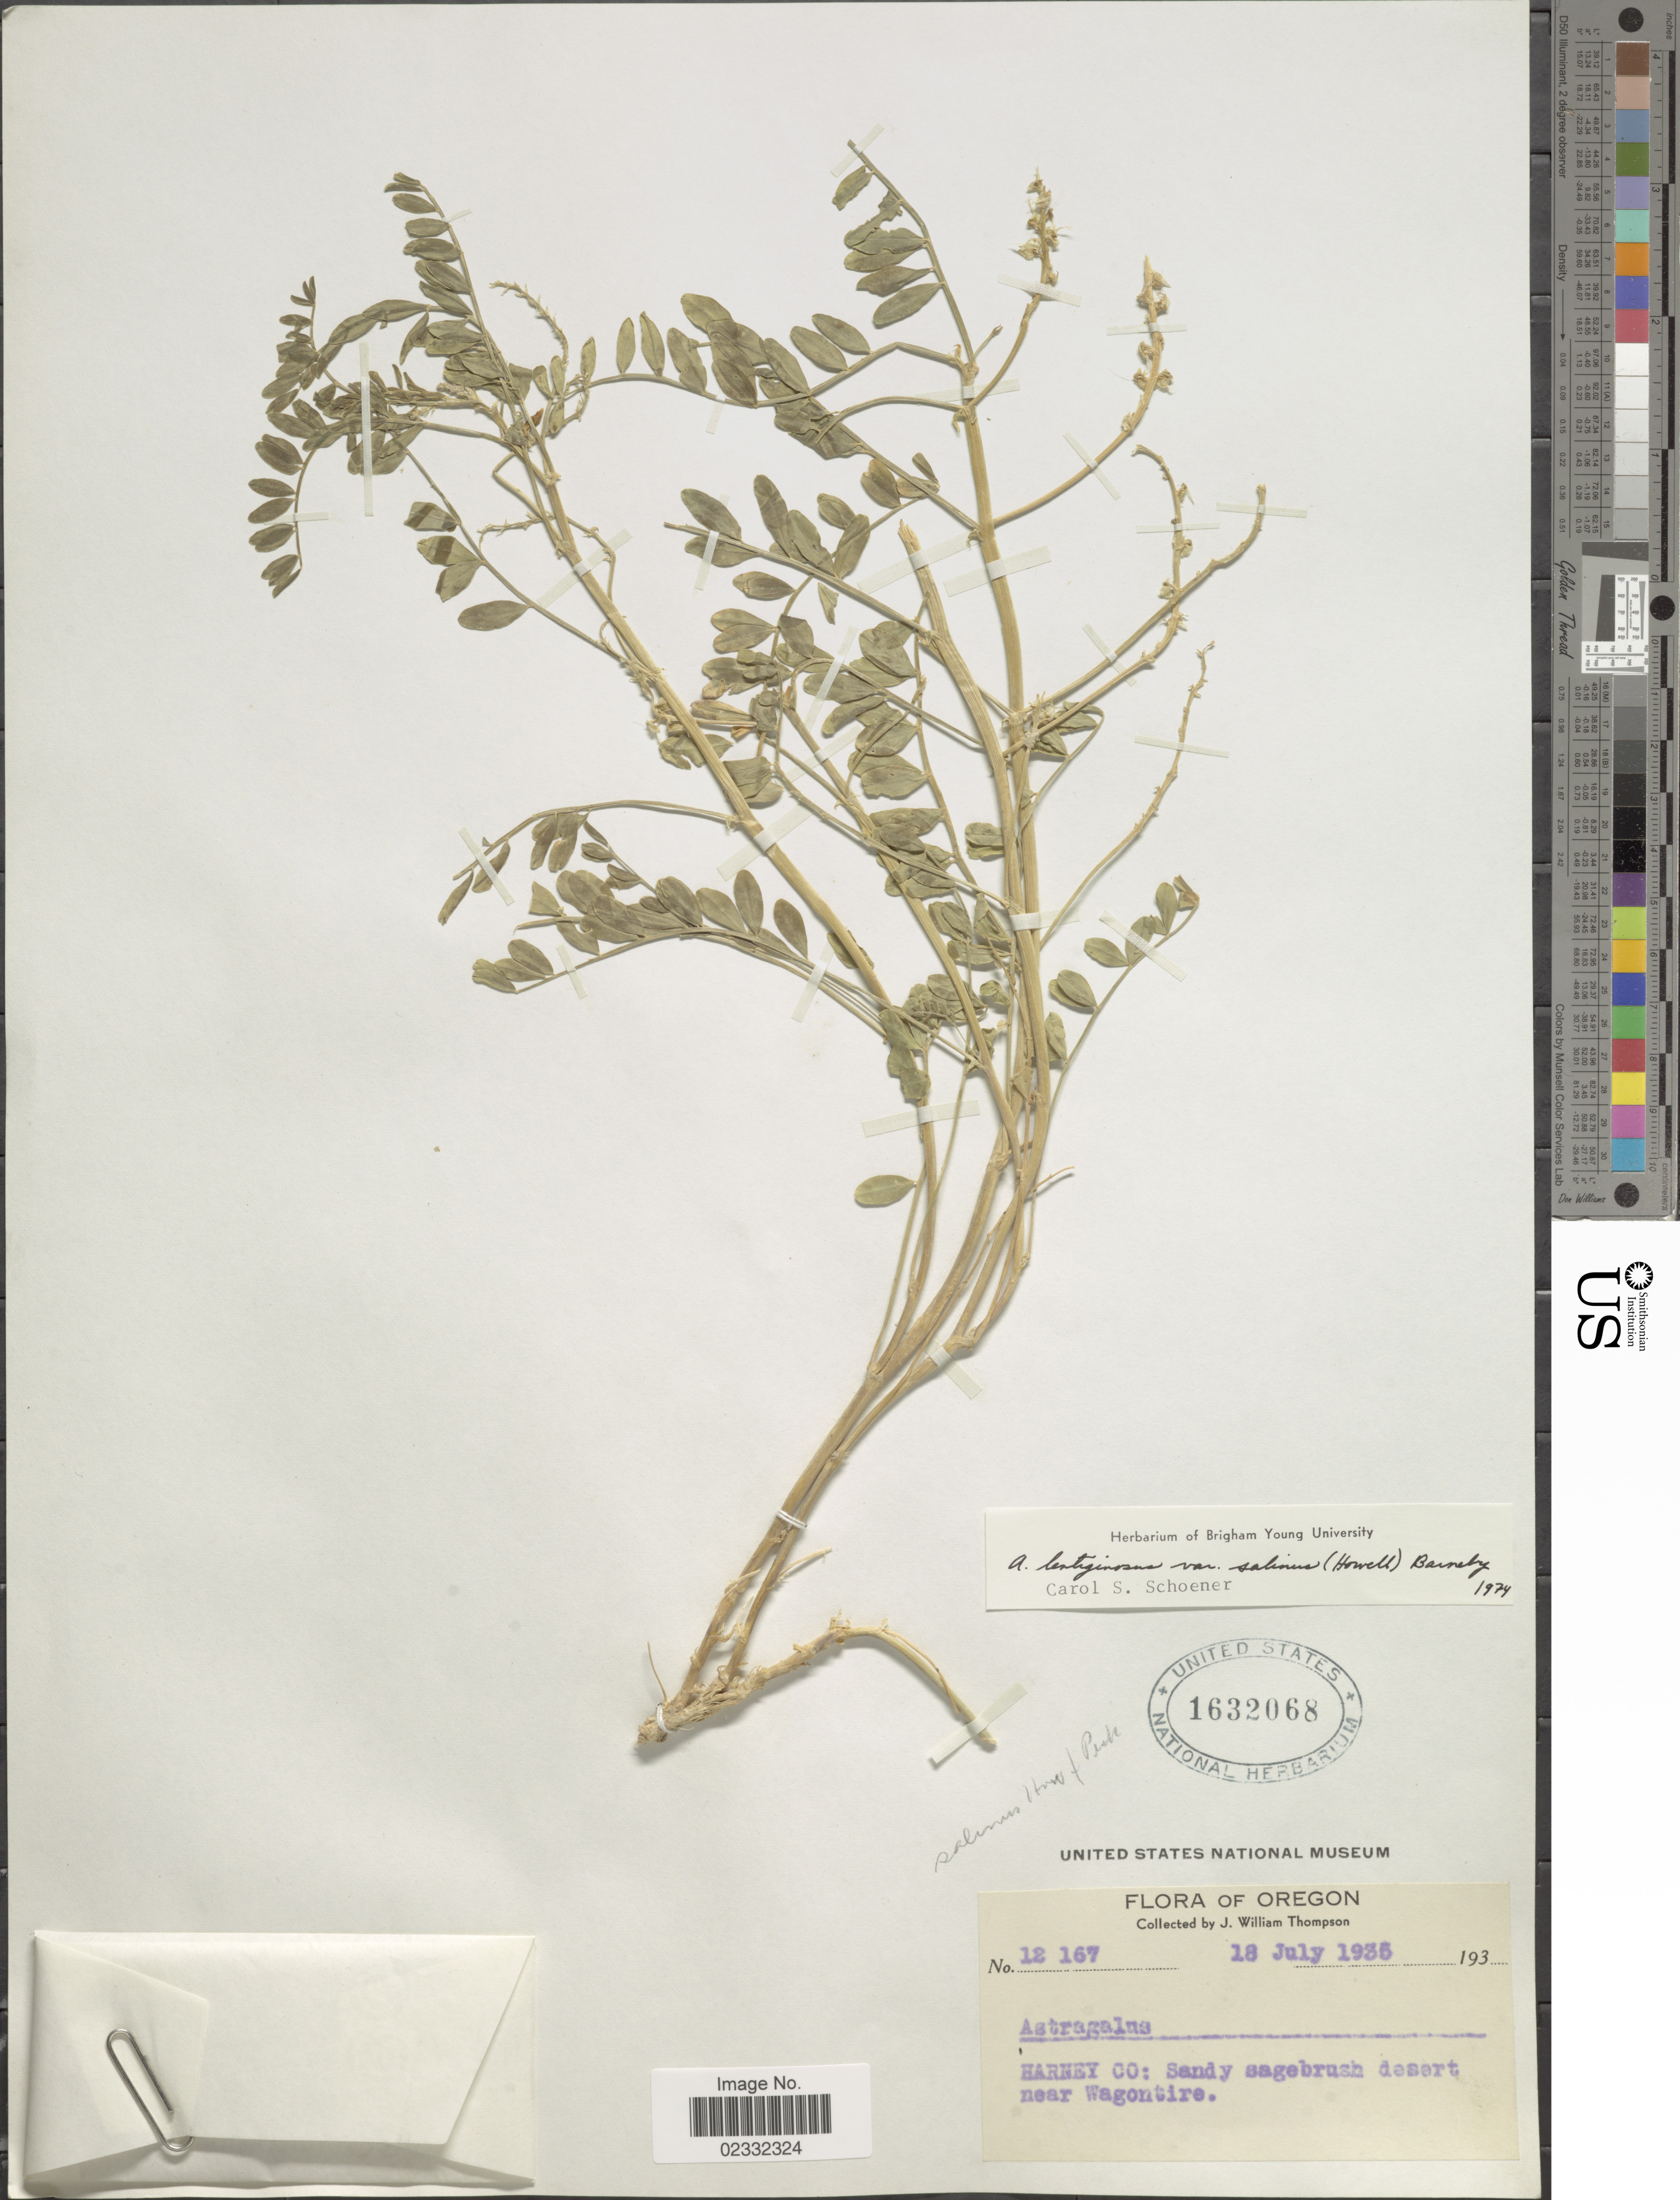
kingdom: Plantae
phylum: Tracheophyta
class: Magnoliopsida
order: Fabales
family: Fabaceae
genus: Astragalus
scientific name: Astragalus lentiginosus var. salinus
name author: (Howell) Barneby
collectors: J. W. Thompson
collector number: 12167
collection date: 1935-07-18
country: United States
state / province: Oregon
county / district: Harney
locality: Harney Co: Sandy sagebrush desert near Wagontire. Oregon.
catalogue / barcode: US 1632068